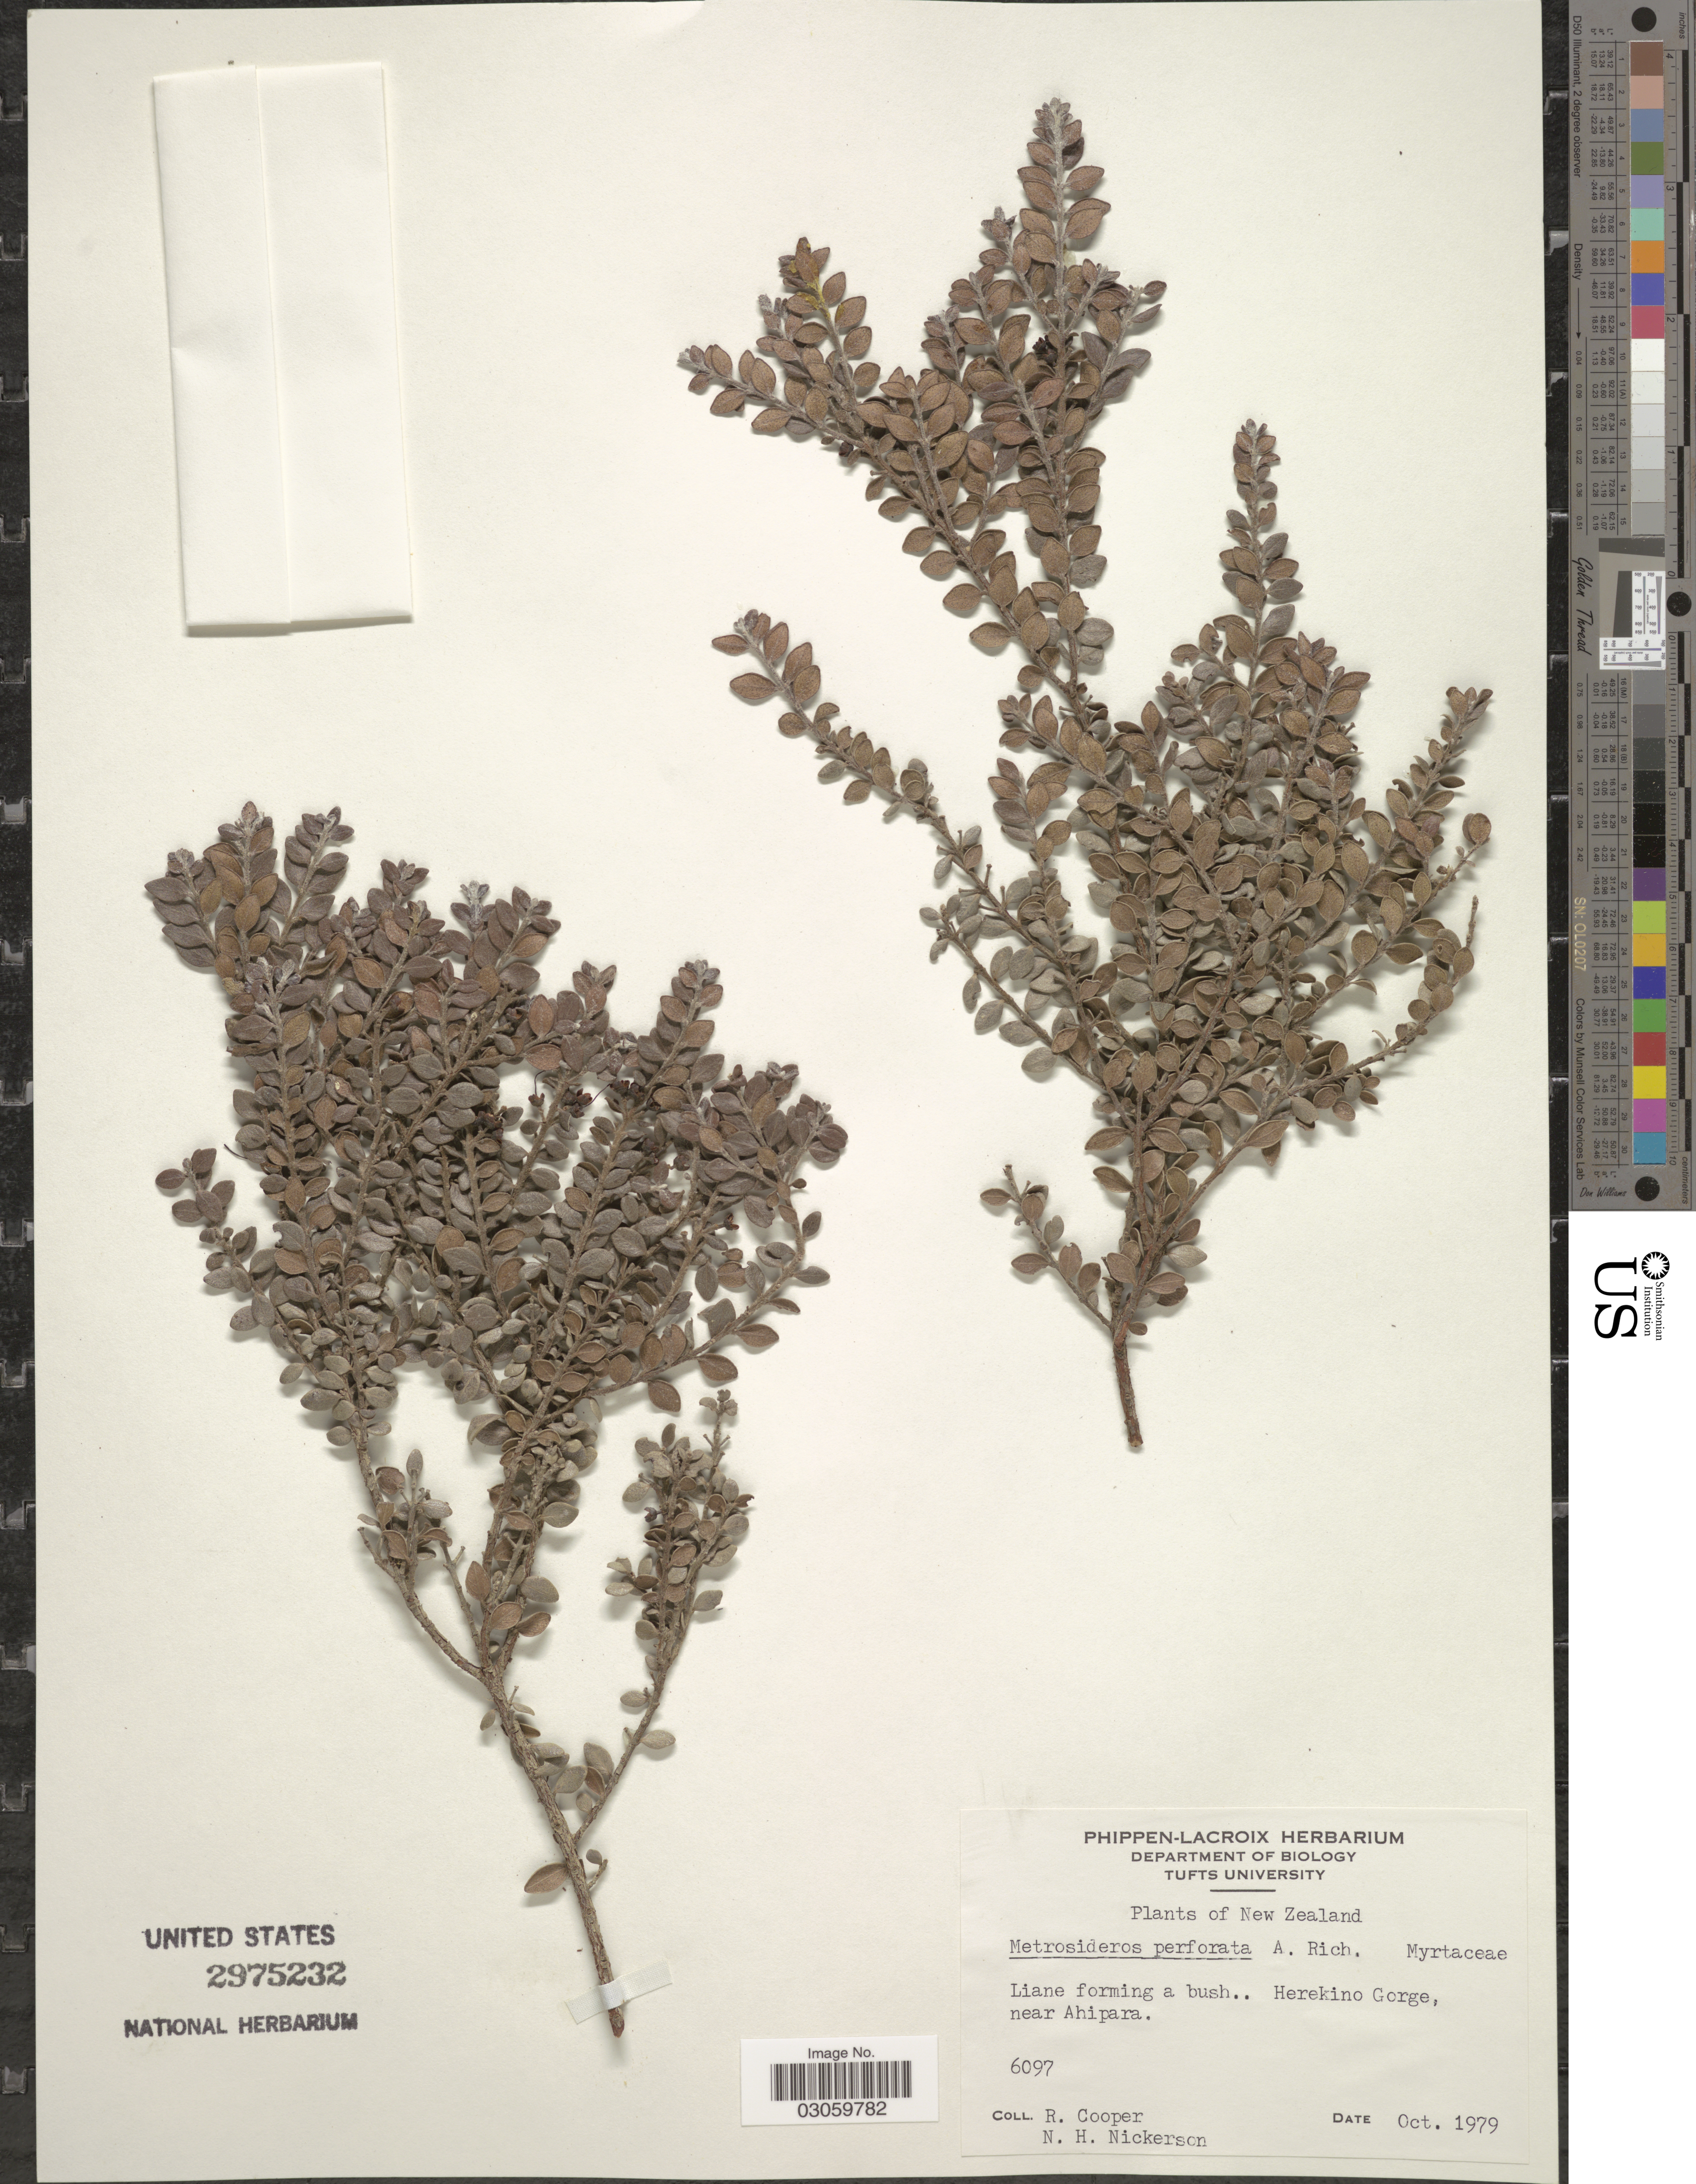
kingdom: Plantae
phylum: Tracheophyta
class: Magnoliopsida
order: Myrtales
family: Myrtaceae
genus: Metrosideros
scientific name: Metrosideros perforata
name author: (J.R. Forst. & G. Forst.) Druce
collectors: R. Cooper & N. Nickerson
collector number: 6097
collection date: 1979-10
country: New Zealand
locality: Herekino Gorge, near Ahipara.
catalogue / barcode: US 2975232